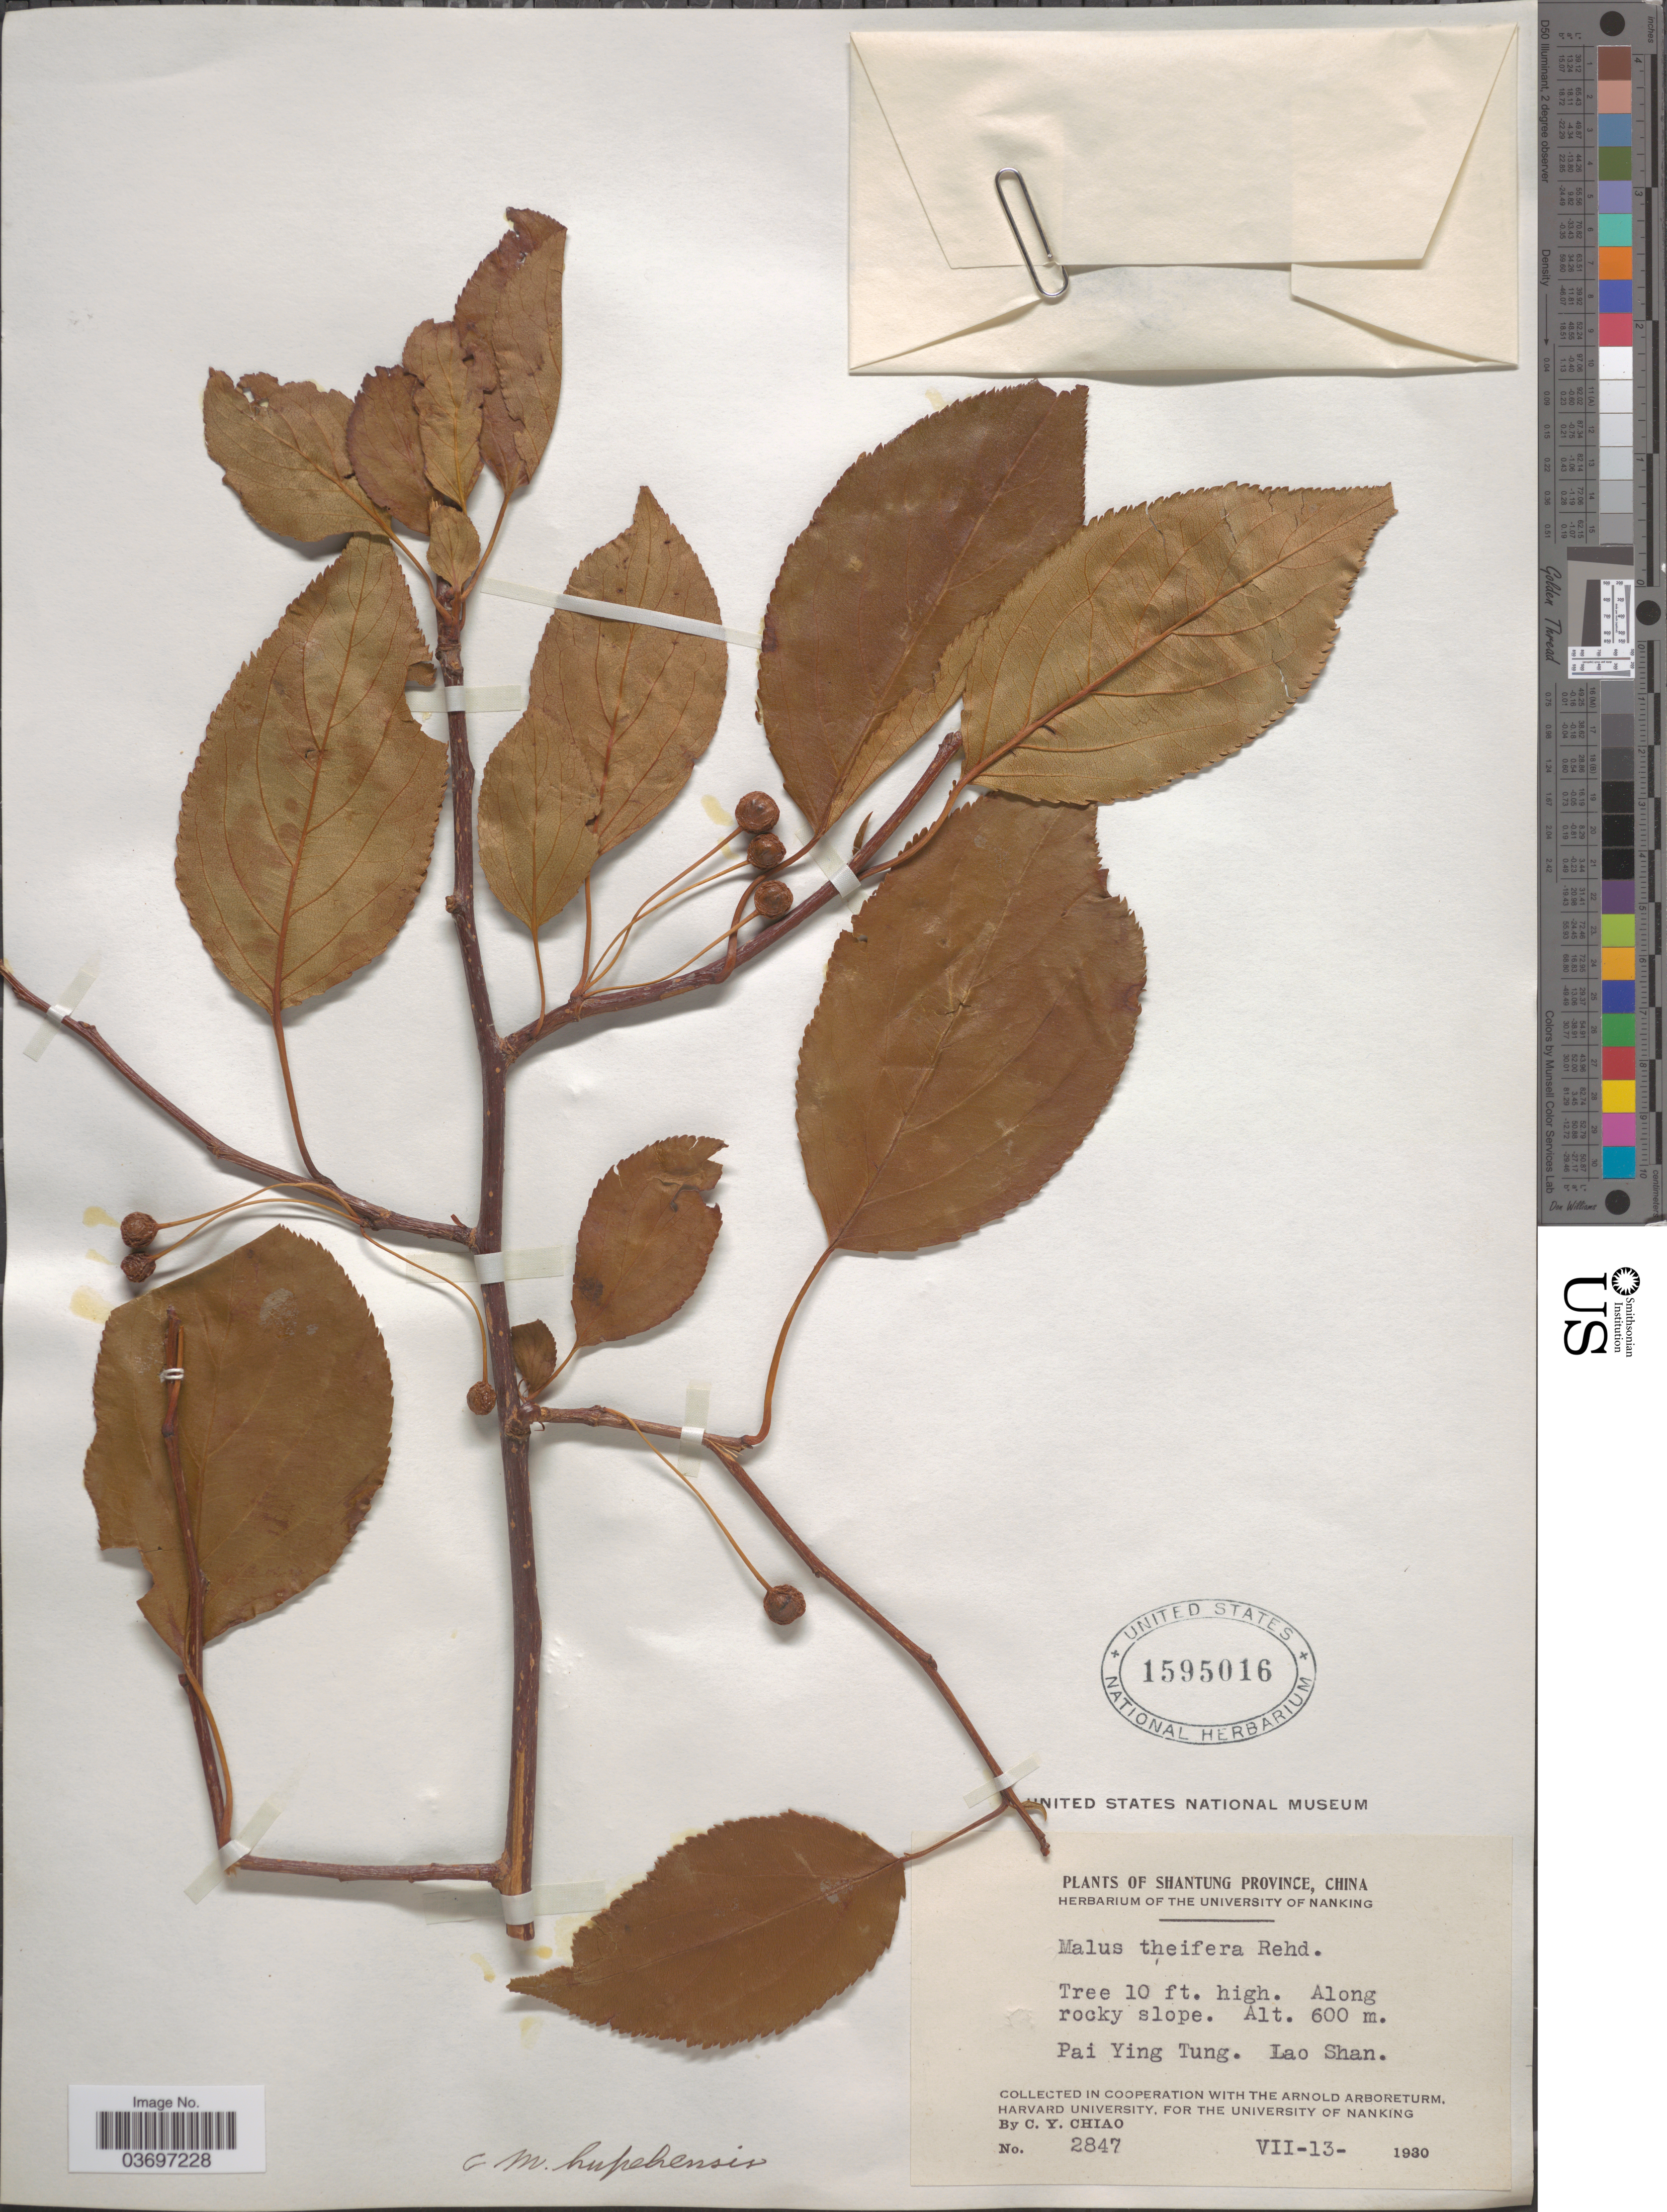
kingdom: Plantae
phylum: Tracheophyta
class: Magnoliopsida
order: Rosales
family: Rosaceae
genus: Malus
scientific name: Malus hupehensis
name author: (Pamp.) Rehder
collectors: C. Y. Chiao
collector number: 2847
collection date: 1930-07-13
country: China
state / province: Shandong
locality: Shantung Province. Pai Ying Tung. Lao Shan.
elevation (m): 600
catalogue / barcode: US 1595016